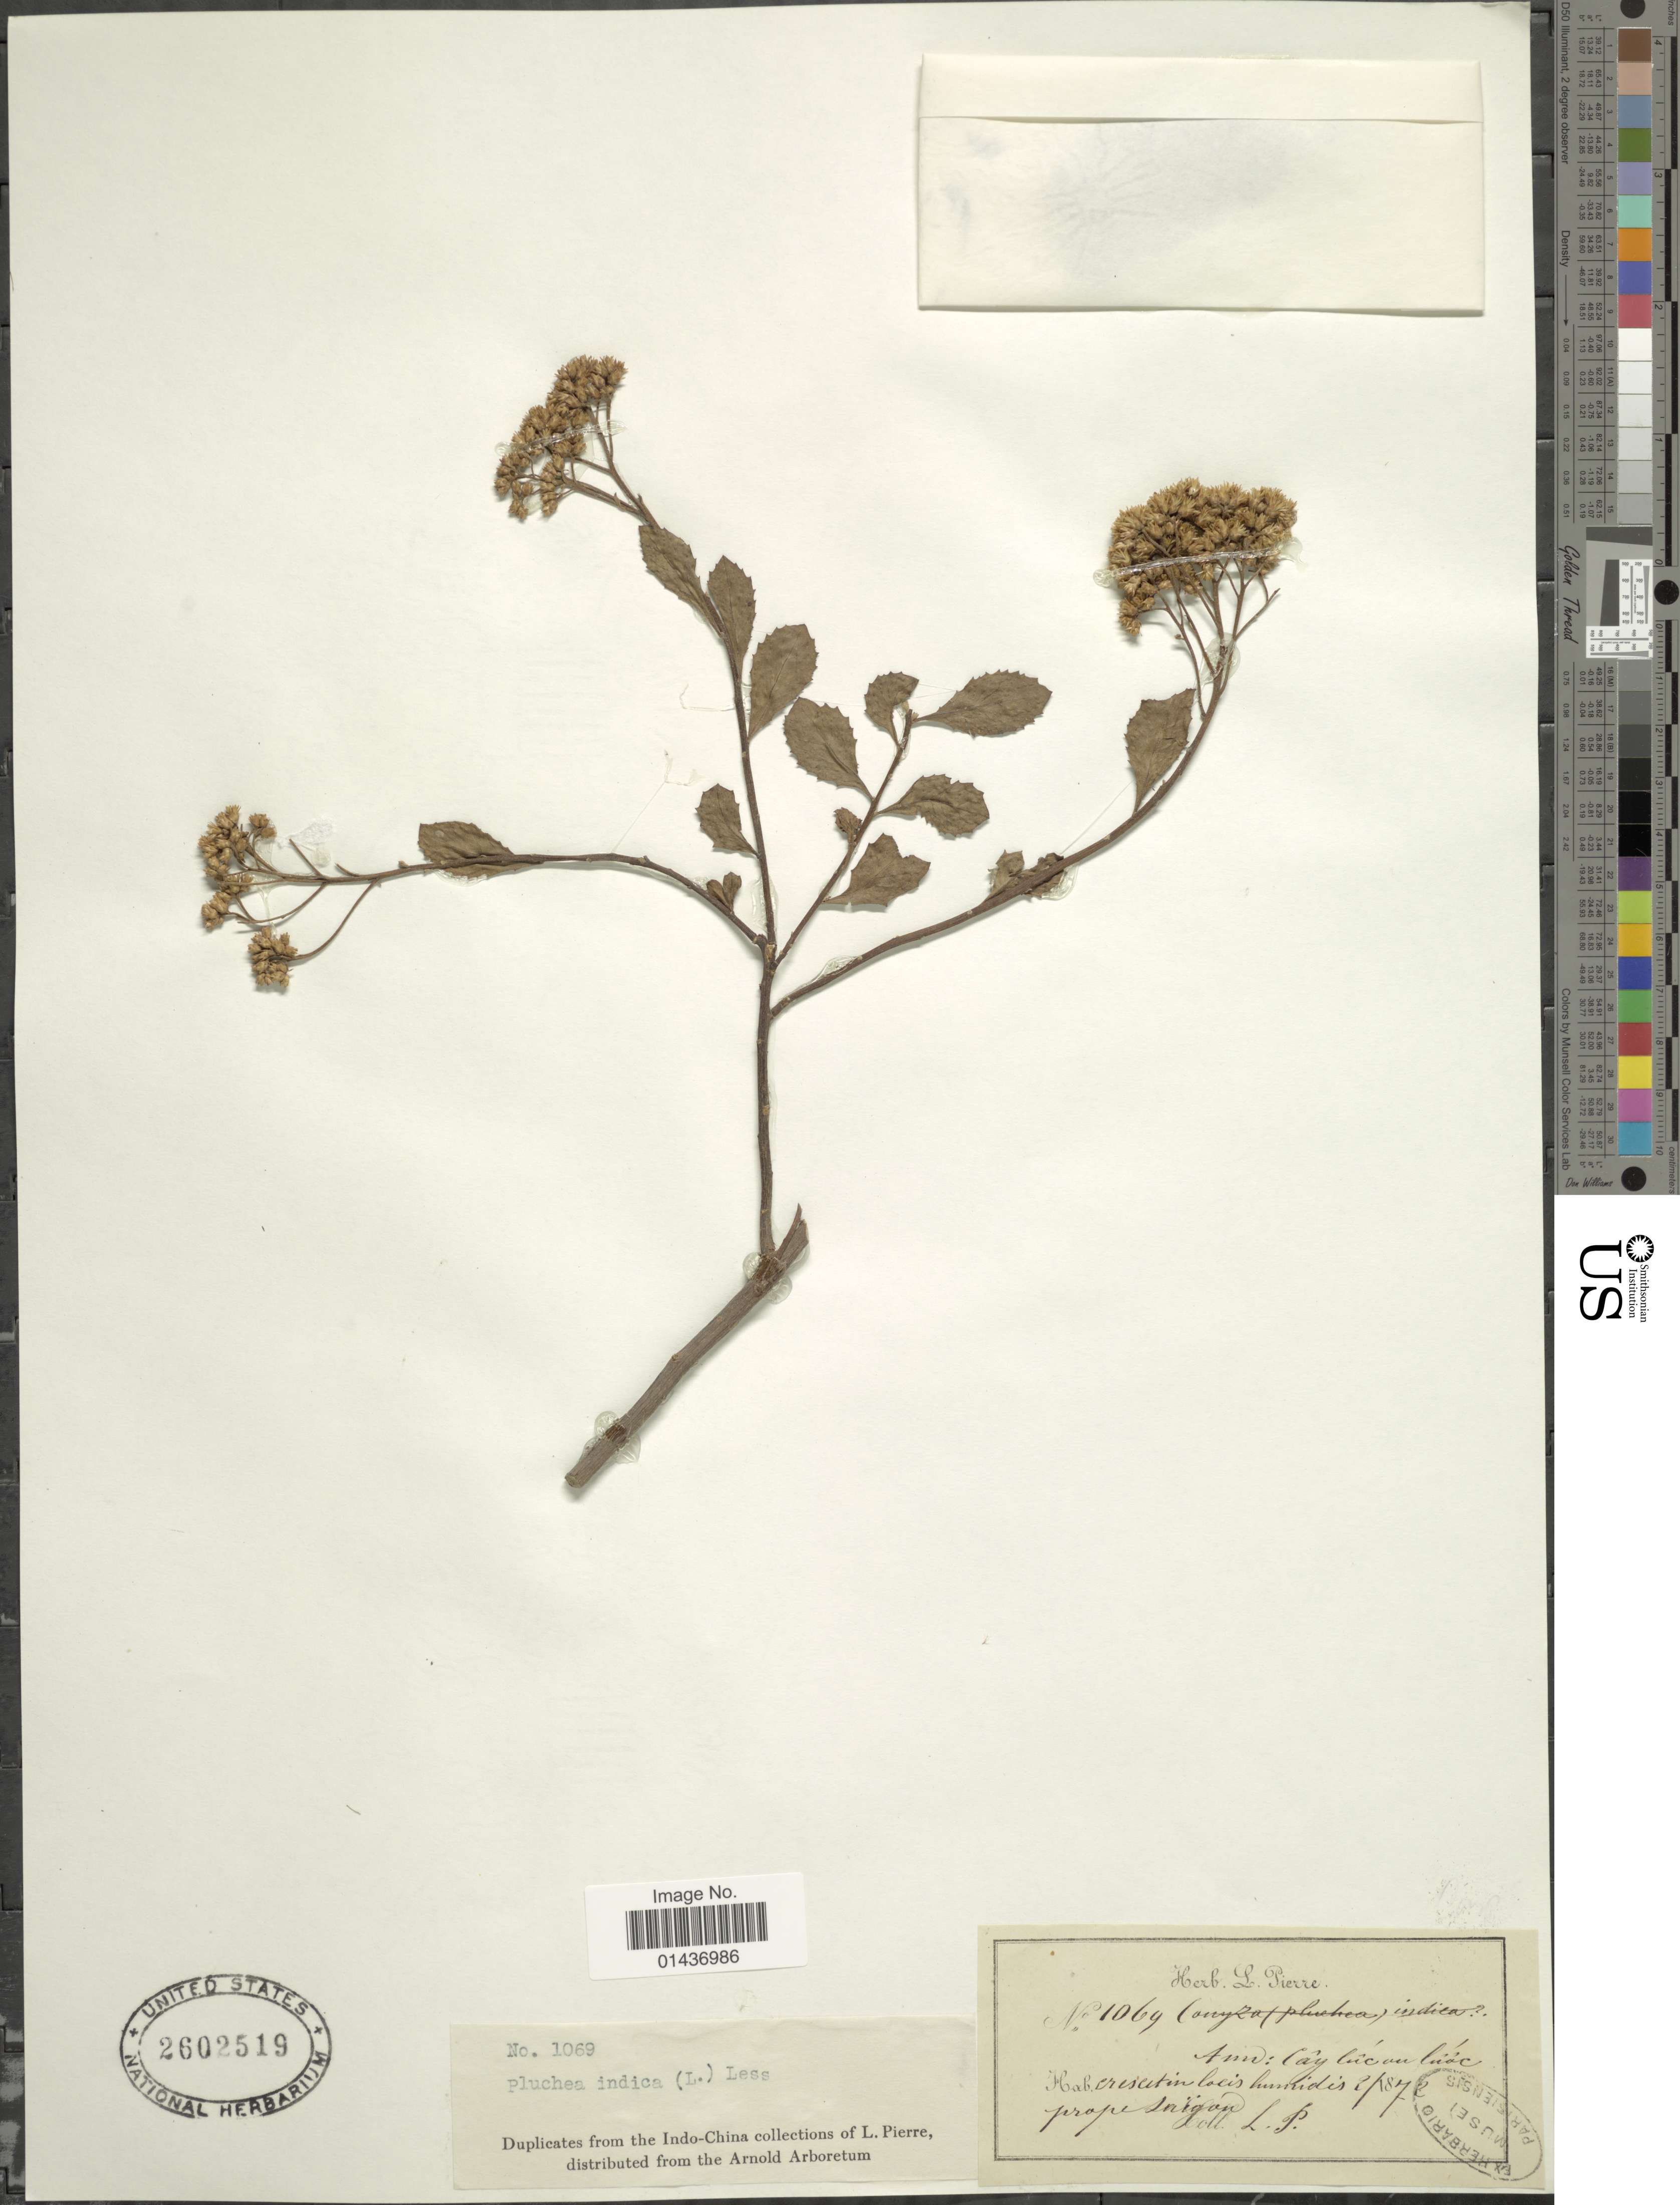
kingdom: Plantae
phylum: Tracheophyta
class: Magnoliopsida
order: Asterales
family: Asteraceae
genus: Pluchea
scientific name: Pluchea indica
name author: (L.) Less.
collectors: L. Pierre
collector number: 1069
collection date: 1872-02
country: Vietnam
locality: Crescetin locis humidis prope Saigon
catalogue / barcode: US 2602519